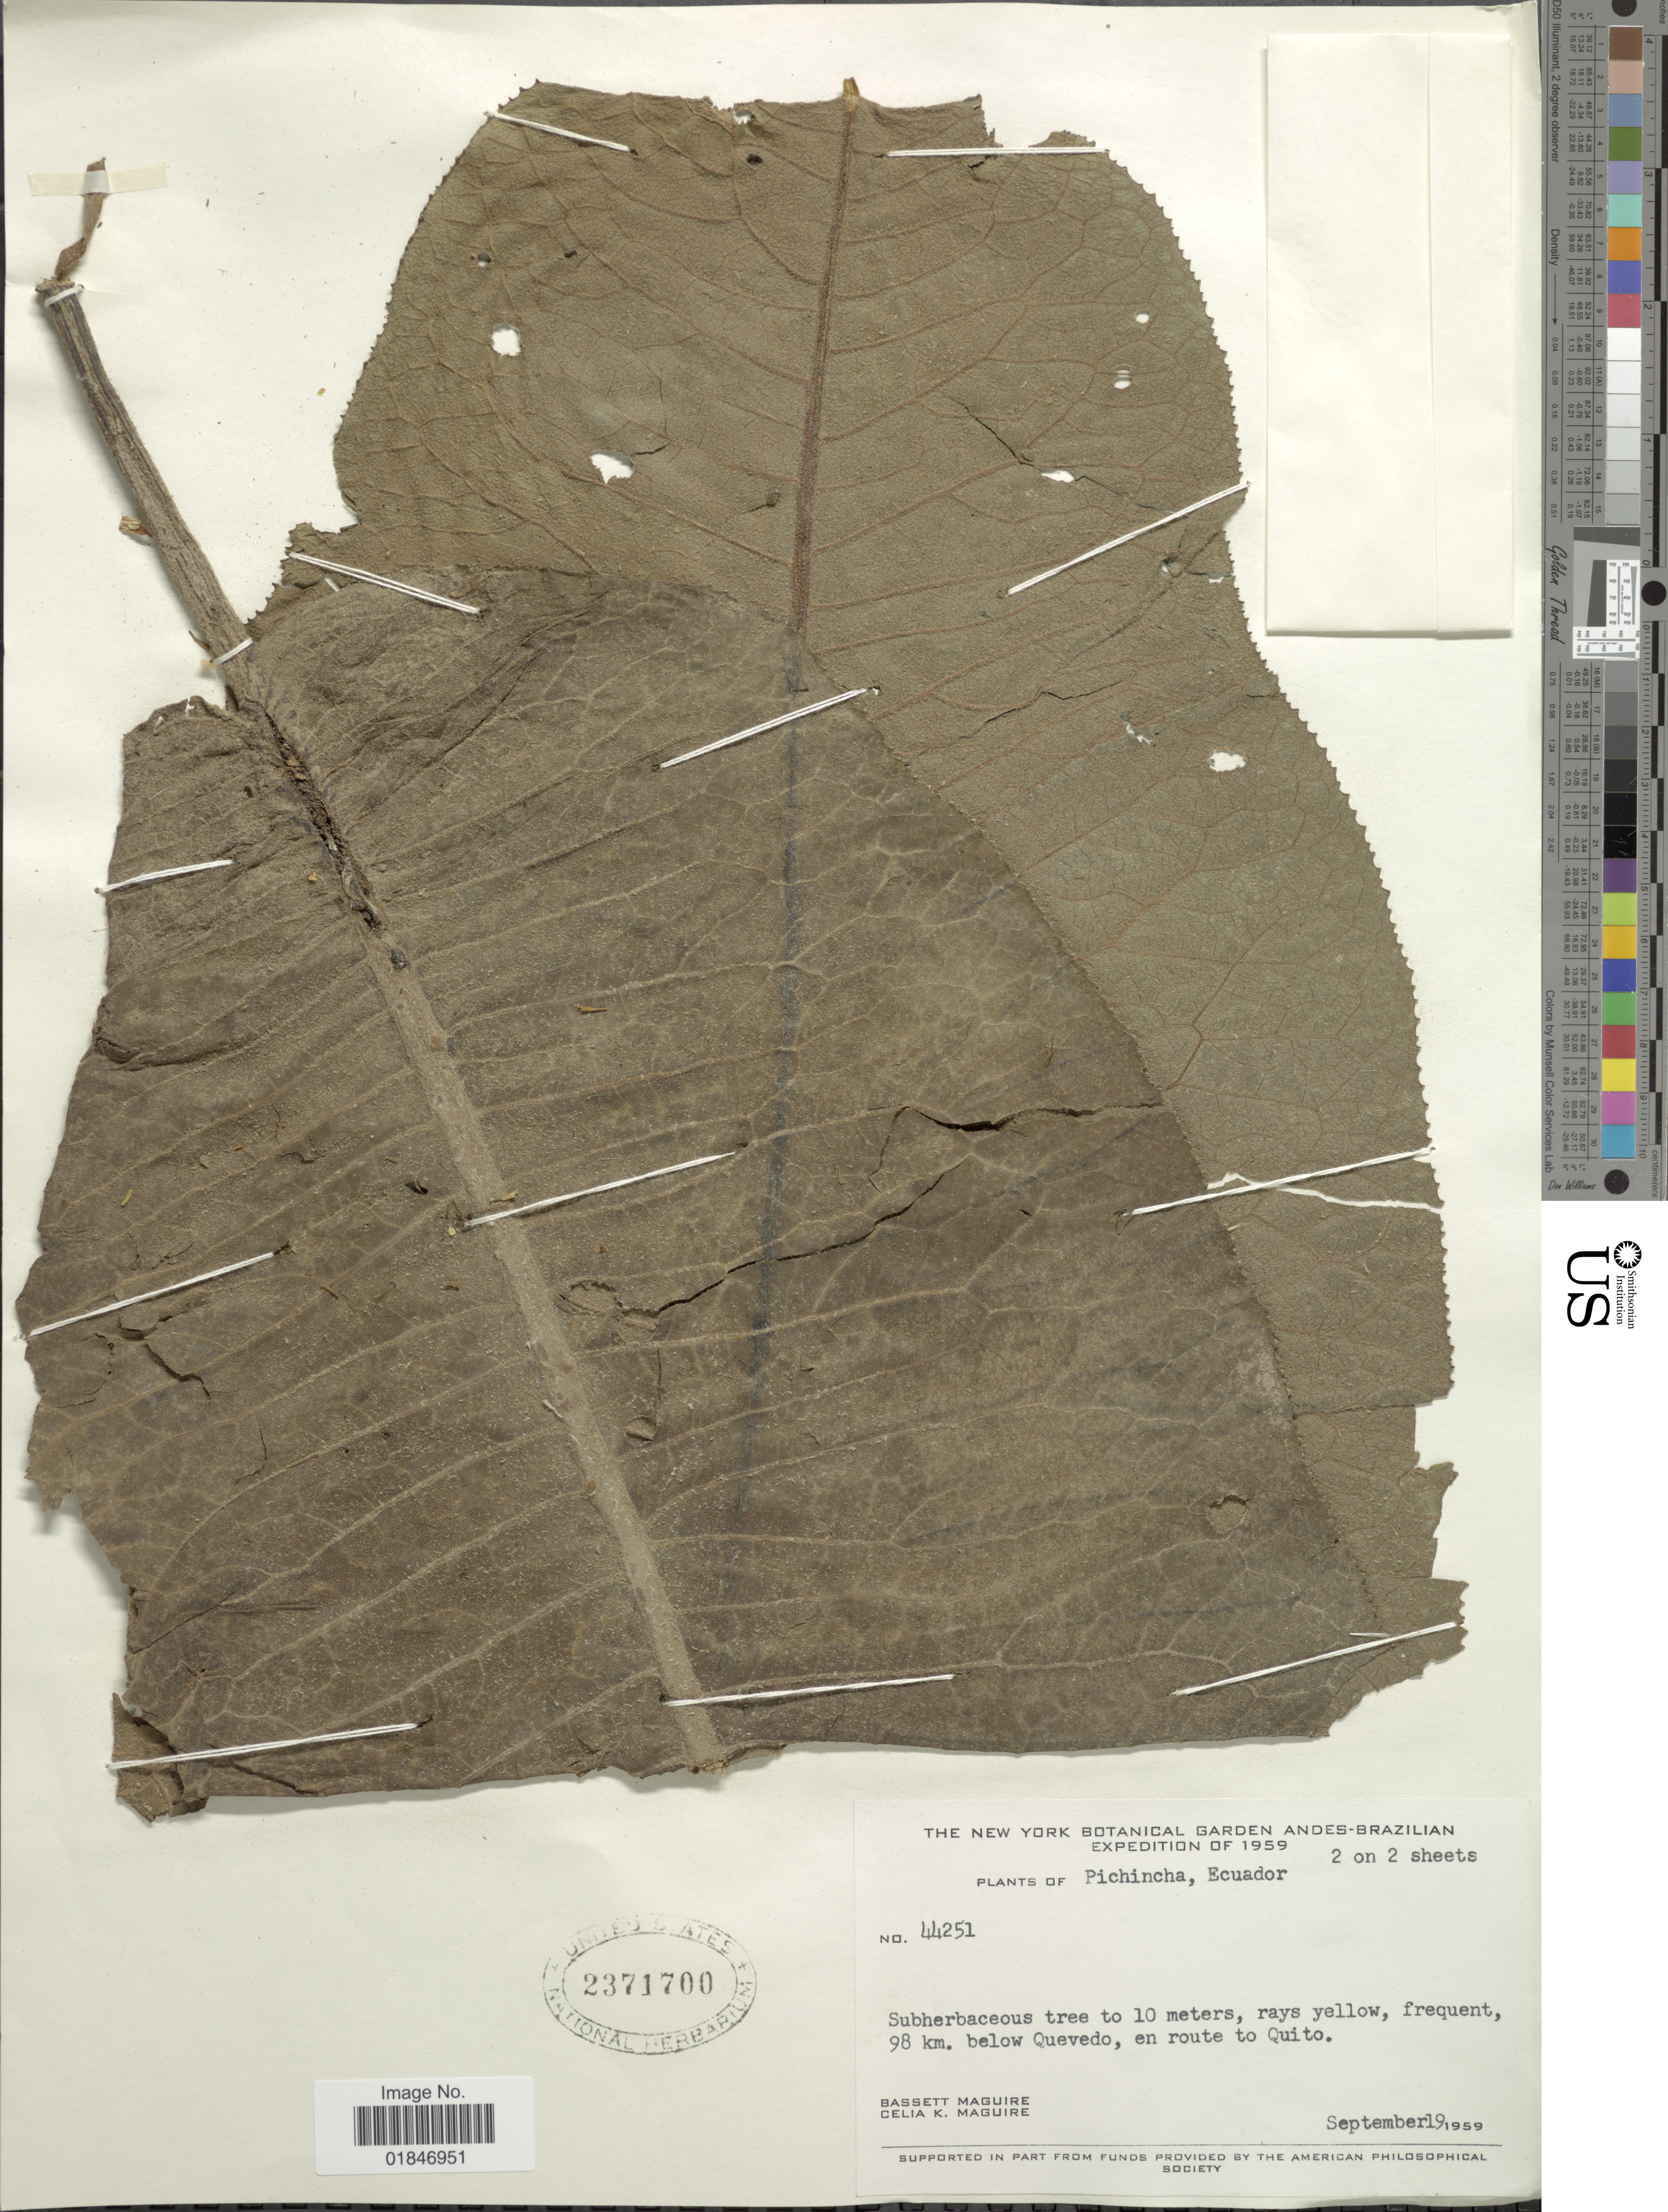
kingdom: Plantae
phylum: Tracheophyta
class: Magnoliopsida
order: Asterales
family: Asteraceae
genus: Dendrophorbium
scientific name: Dendrophorbium iloense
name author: (Hieron.) C. Jeffrey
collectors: B. Maguire & C. K. Maguire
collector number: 44251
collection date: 1959-09-19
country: Ecuador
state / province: Pichincha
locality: Pichincha, Ecuador. 98 km.below Quevedo, en route to Quito.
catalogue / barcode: US 2371700